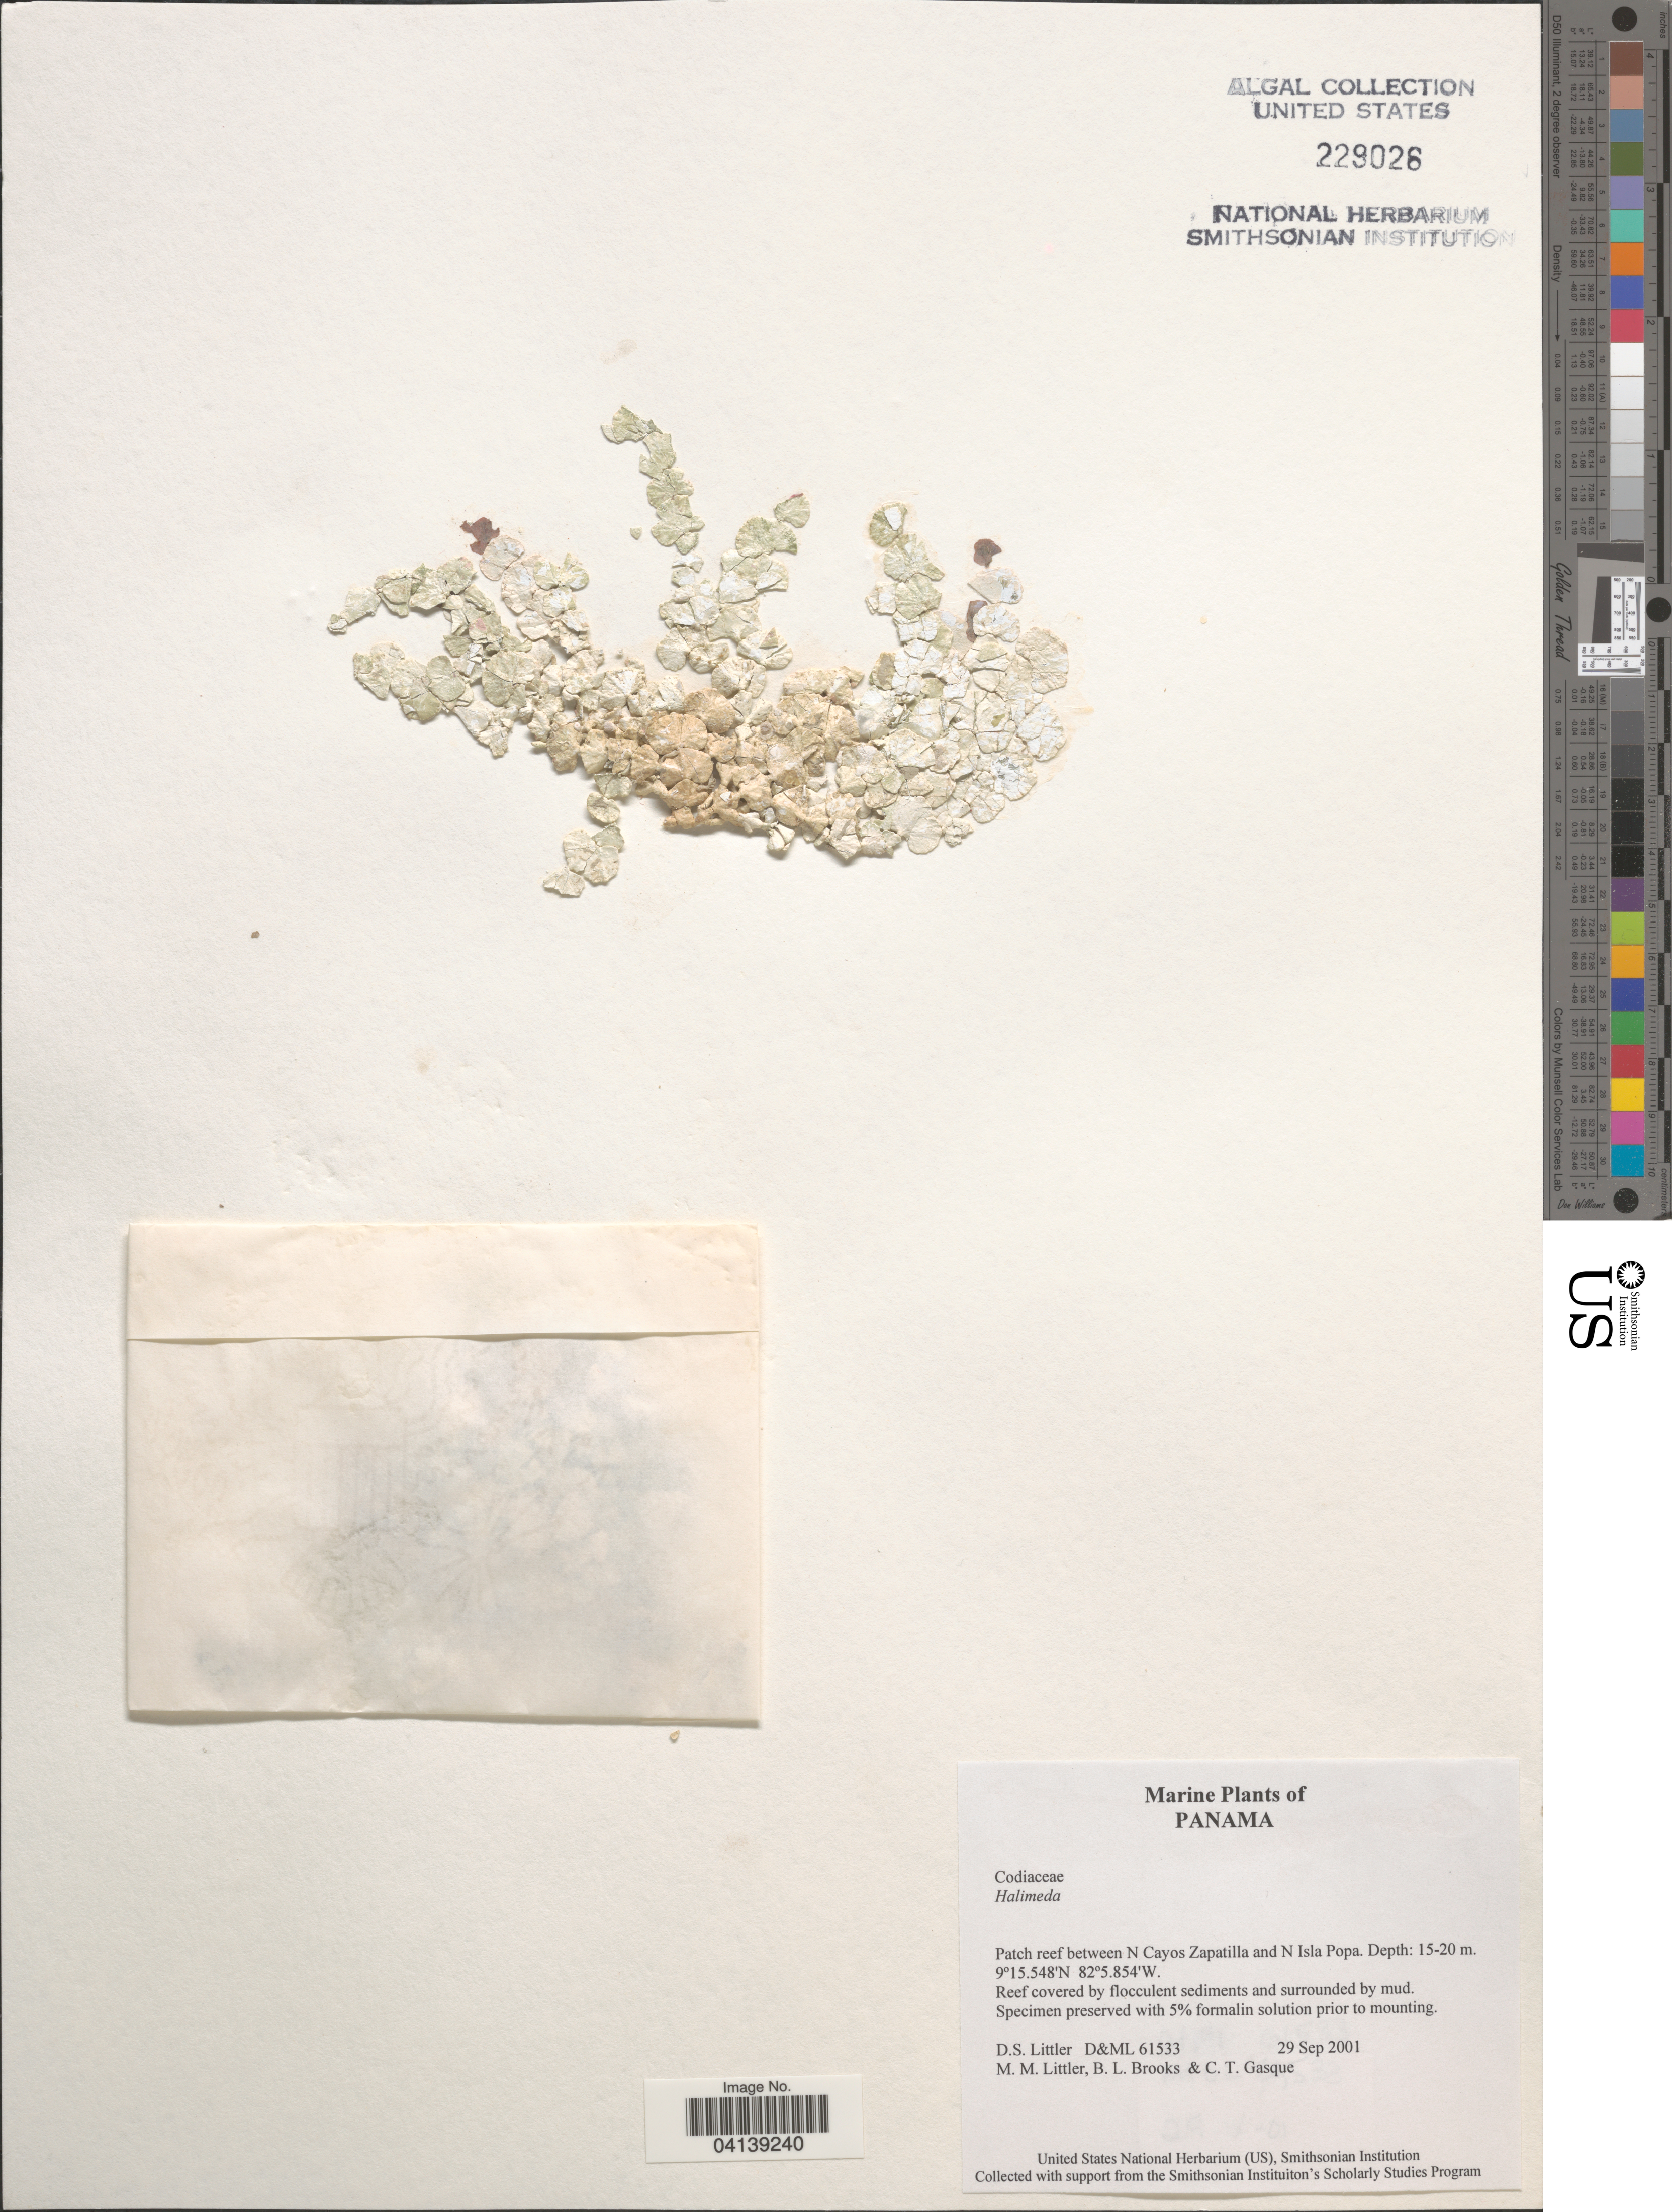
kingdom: Plantae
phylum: Chlorophyta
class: Ulvophyceae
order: Bryopsidales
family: Halimedaceae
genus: Halimeda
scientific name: Halimeda sp.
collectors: D. S. Littler, B. Brooks & C. Gasque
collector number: D&ML61533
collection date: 2001-09-29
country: Panama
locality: Patch reef between N Cayos Zapatilla and N Isla Popa.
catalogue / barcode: US 229026